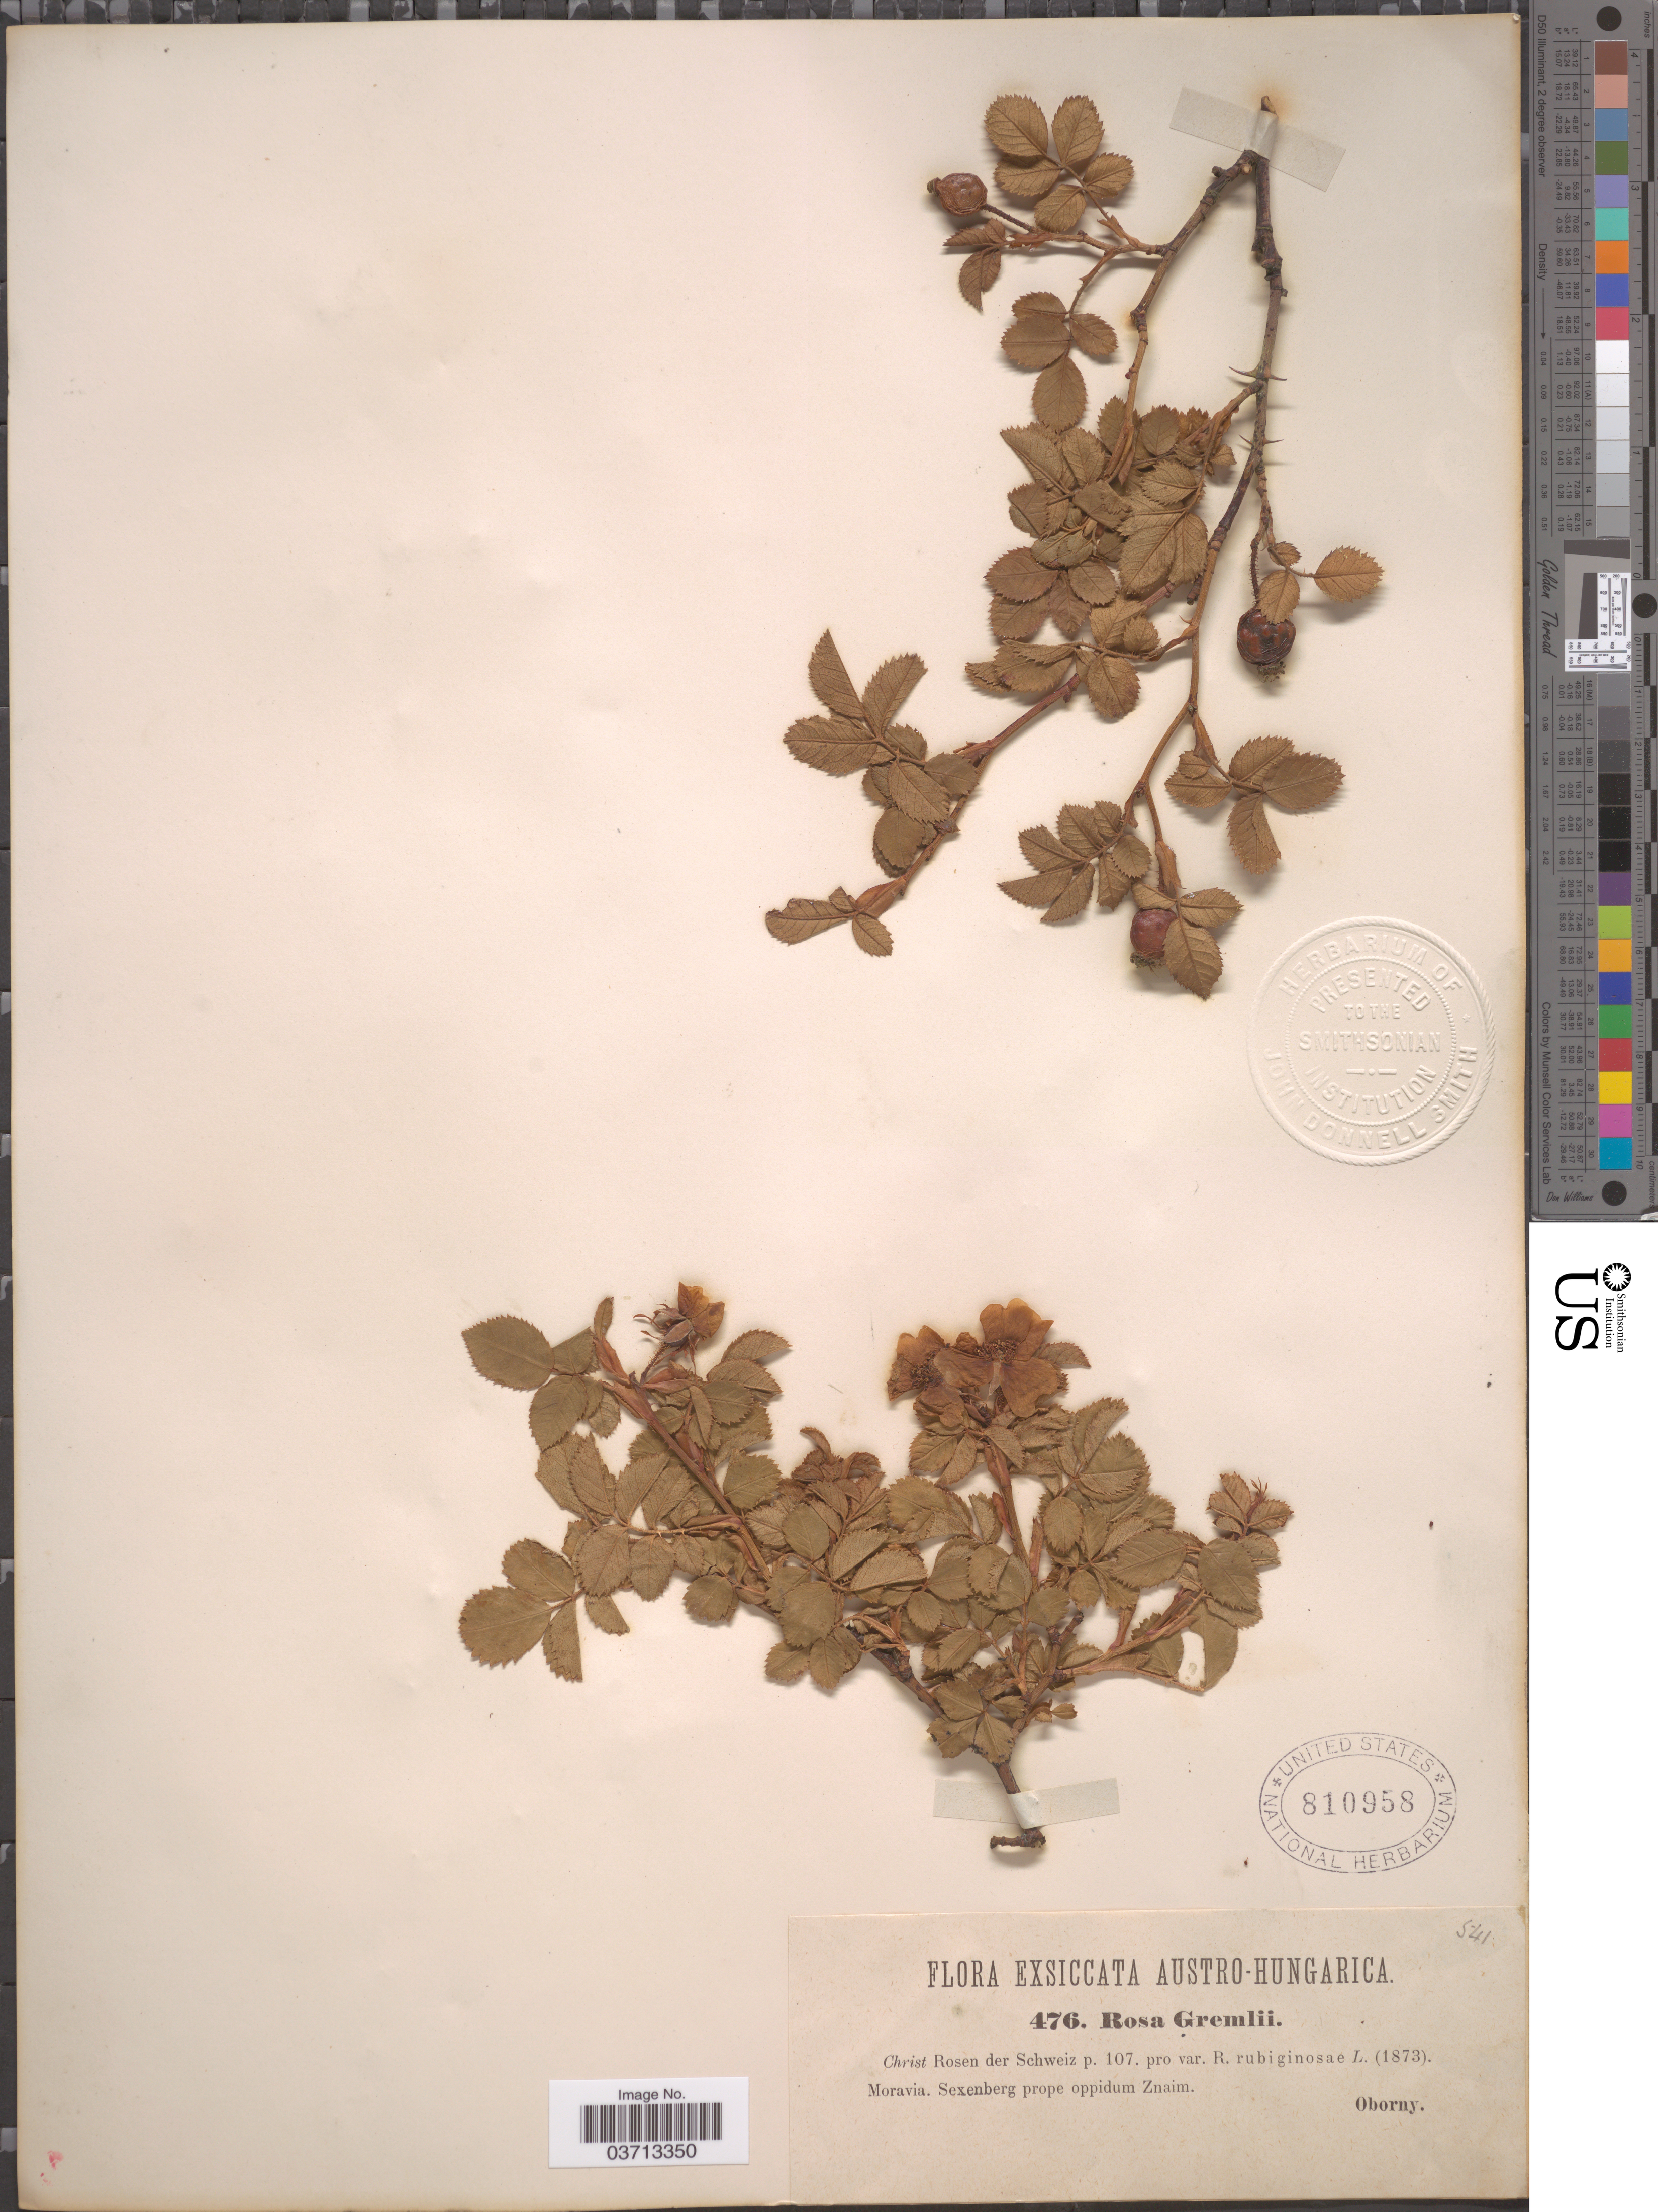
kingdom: Plantae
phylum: Tracheophyta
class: Magnoliopsida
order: Rosales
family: Rosaceae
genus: Rosa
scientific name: Rosa gremlii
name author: Christ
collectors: Oborny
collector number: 476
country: Czechia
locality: Austro-Hungarica. Moravia. Sexenberg prope oppidum Znaim.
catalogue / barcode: US 810958